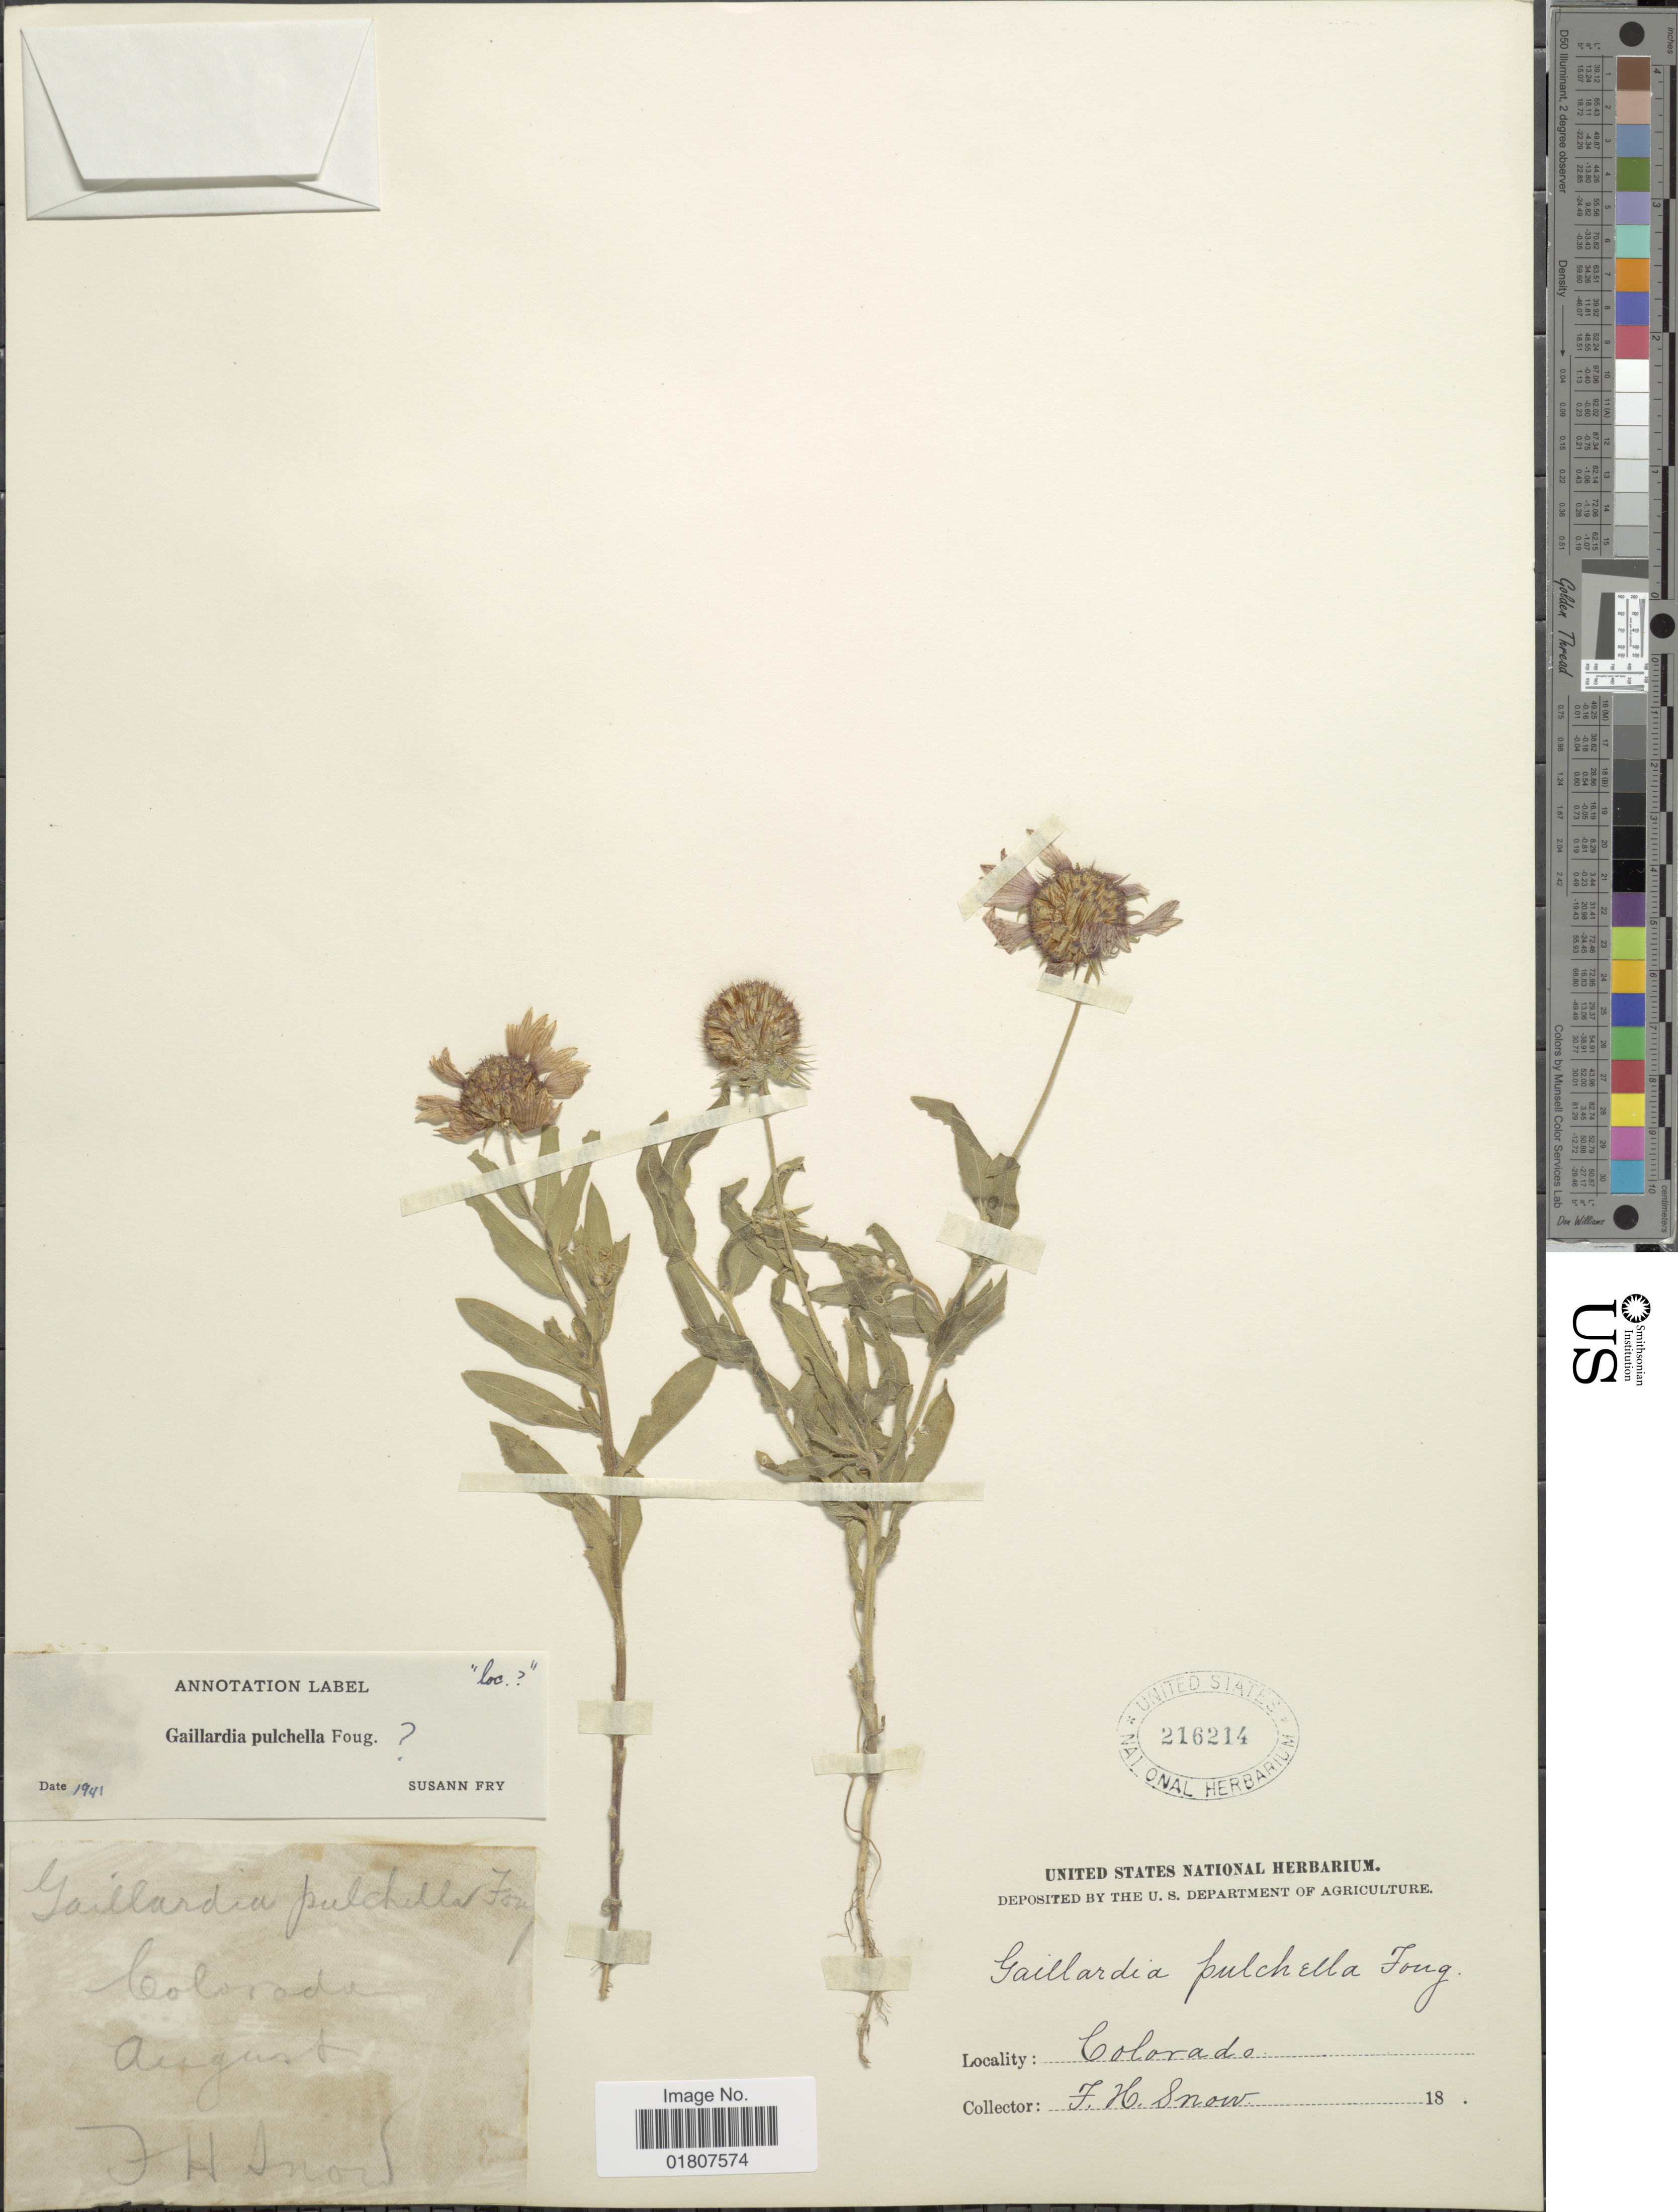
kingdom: Plantae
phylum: Tracheophyta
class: Magnoliopsida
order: Asterales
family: Asteraceae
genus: Gaillardia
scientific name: Gaillardia pulchella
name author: Foug.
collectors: F. H. Snow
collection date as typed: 18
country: United States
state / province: Colorado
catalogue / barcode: US 216214